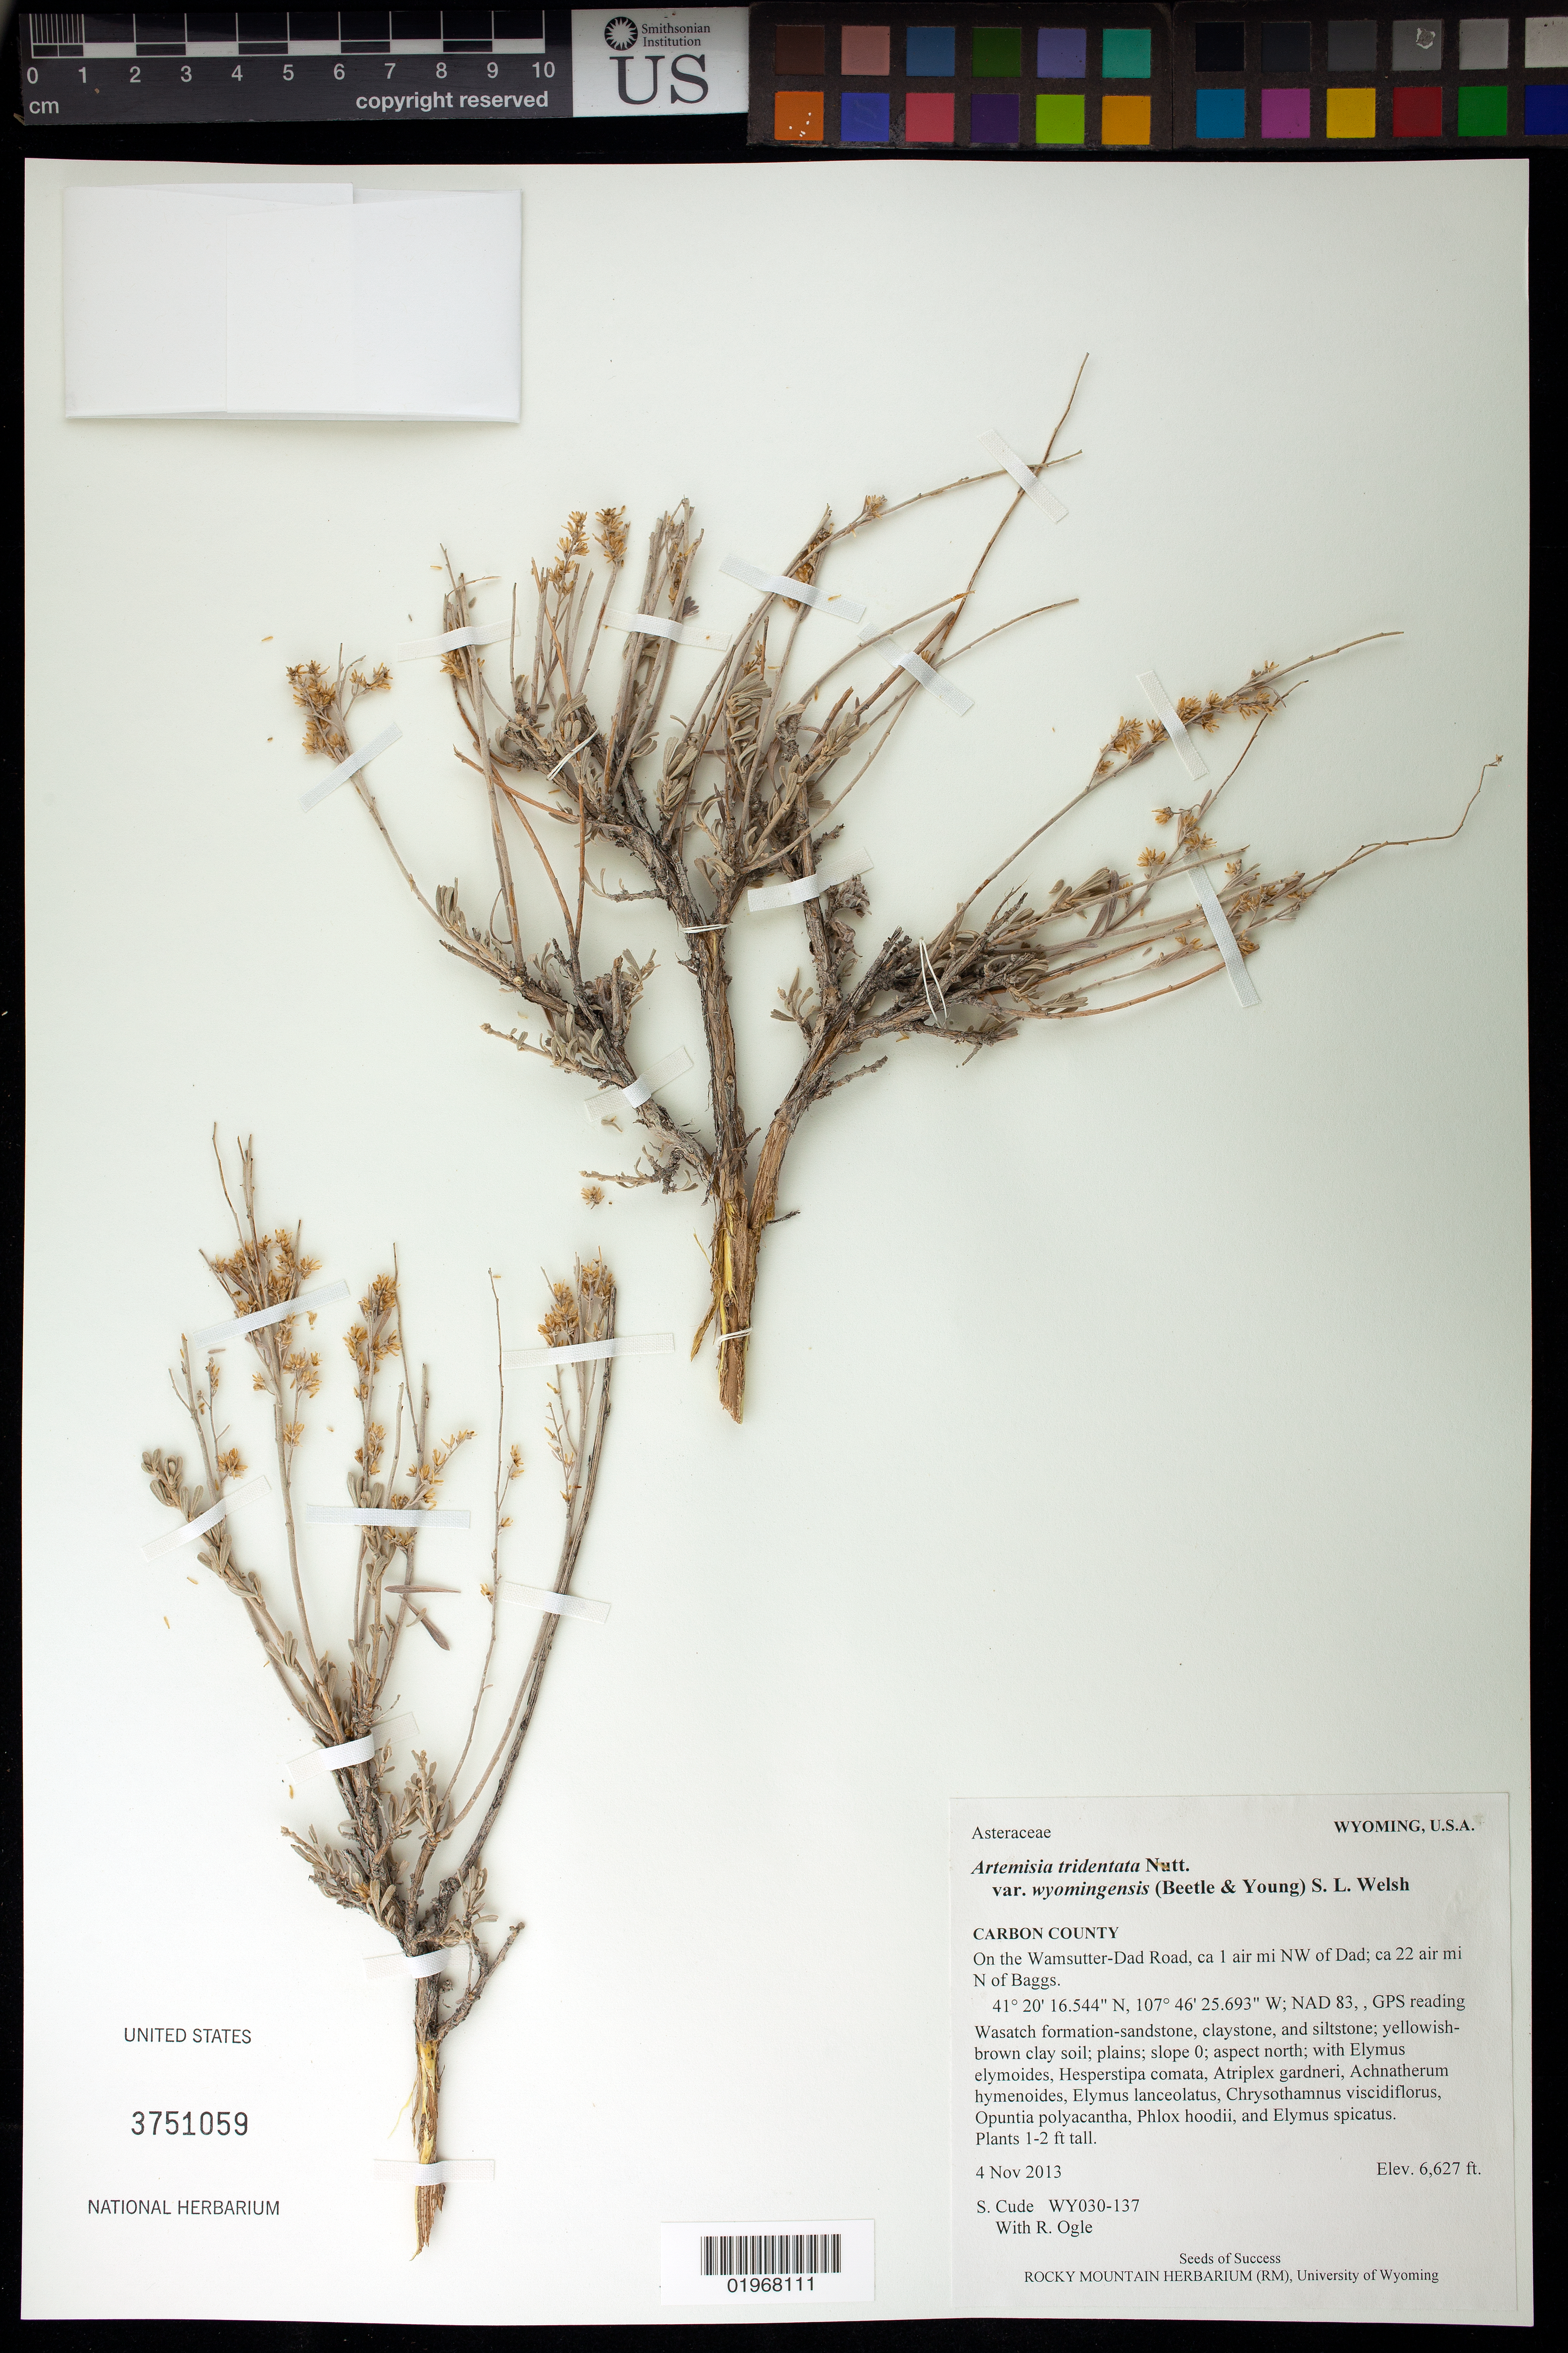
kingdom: Plantae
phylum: Tracheophyta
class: Magnoliopsida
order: Asterales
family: Asteraceae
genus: Artemisia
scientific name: Artemisia tridentata subsp. wyomingensis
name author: (Beetle & A.L. Young) S.L. Welsh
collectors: S. Cude & R. Ogle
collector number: WY030-137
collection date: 2013-11-04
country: United States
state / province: Wyoming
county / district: Carbon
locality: On the Wamsutter - Dad Road, ca. 1 air mi. NW of Dad, ca 22 air mi N of Baggs.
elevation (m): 2020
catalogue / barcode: US 3751059